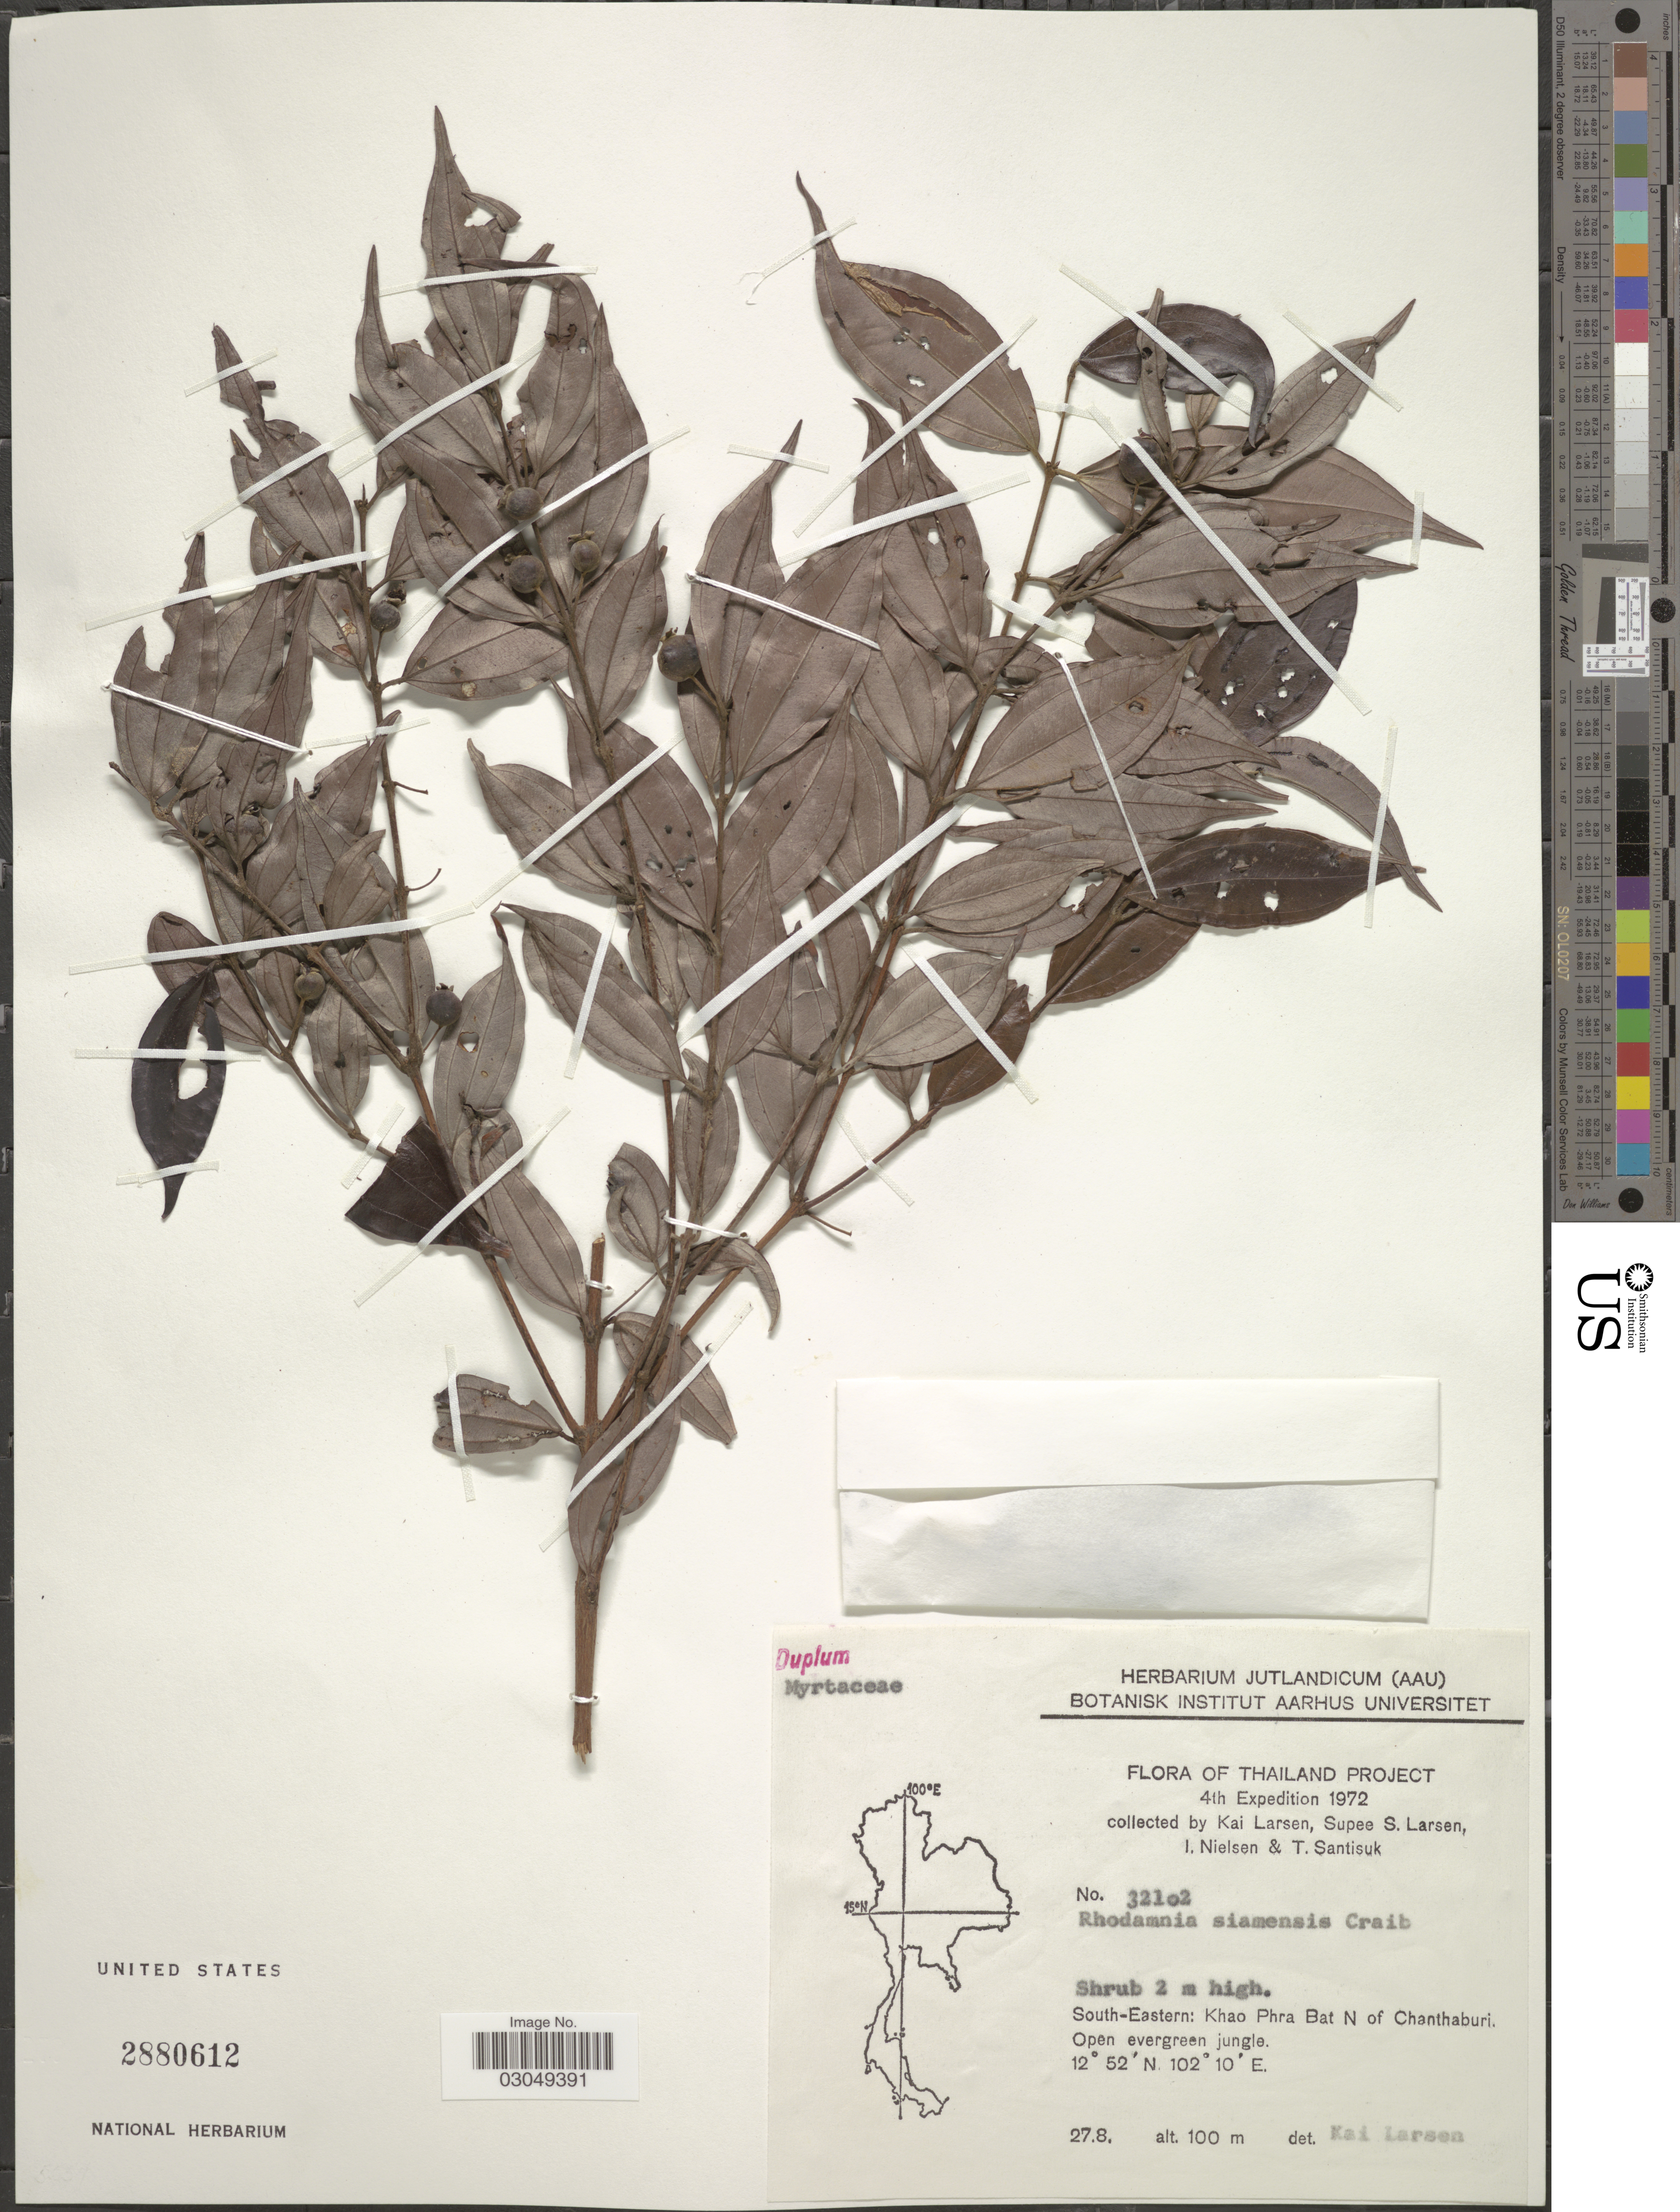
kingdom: Plantae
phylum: Tracheophyta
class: Magnoliopsida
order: Myrtales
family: Myrtaceae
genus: Rhodamnia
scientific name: Rhodamnia dumetorum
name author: (DC.) Merr. & L.M. Perry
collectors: K. Larsen, S. Larsen, I. Nielsen & T. Santisuk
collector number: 32102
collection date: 1972-08-27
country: Thailand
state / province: Chanthaburi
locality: South-Eastern: Khao Phra Bat N of Chantaburi.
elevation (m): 100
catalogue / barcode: US 2880612